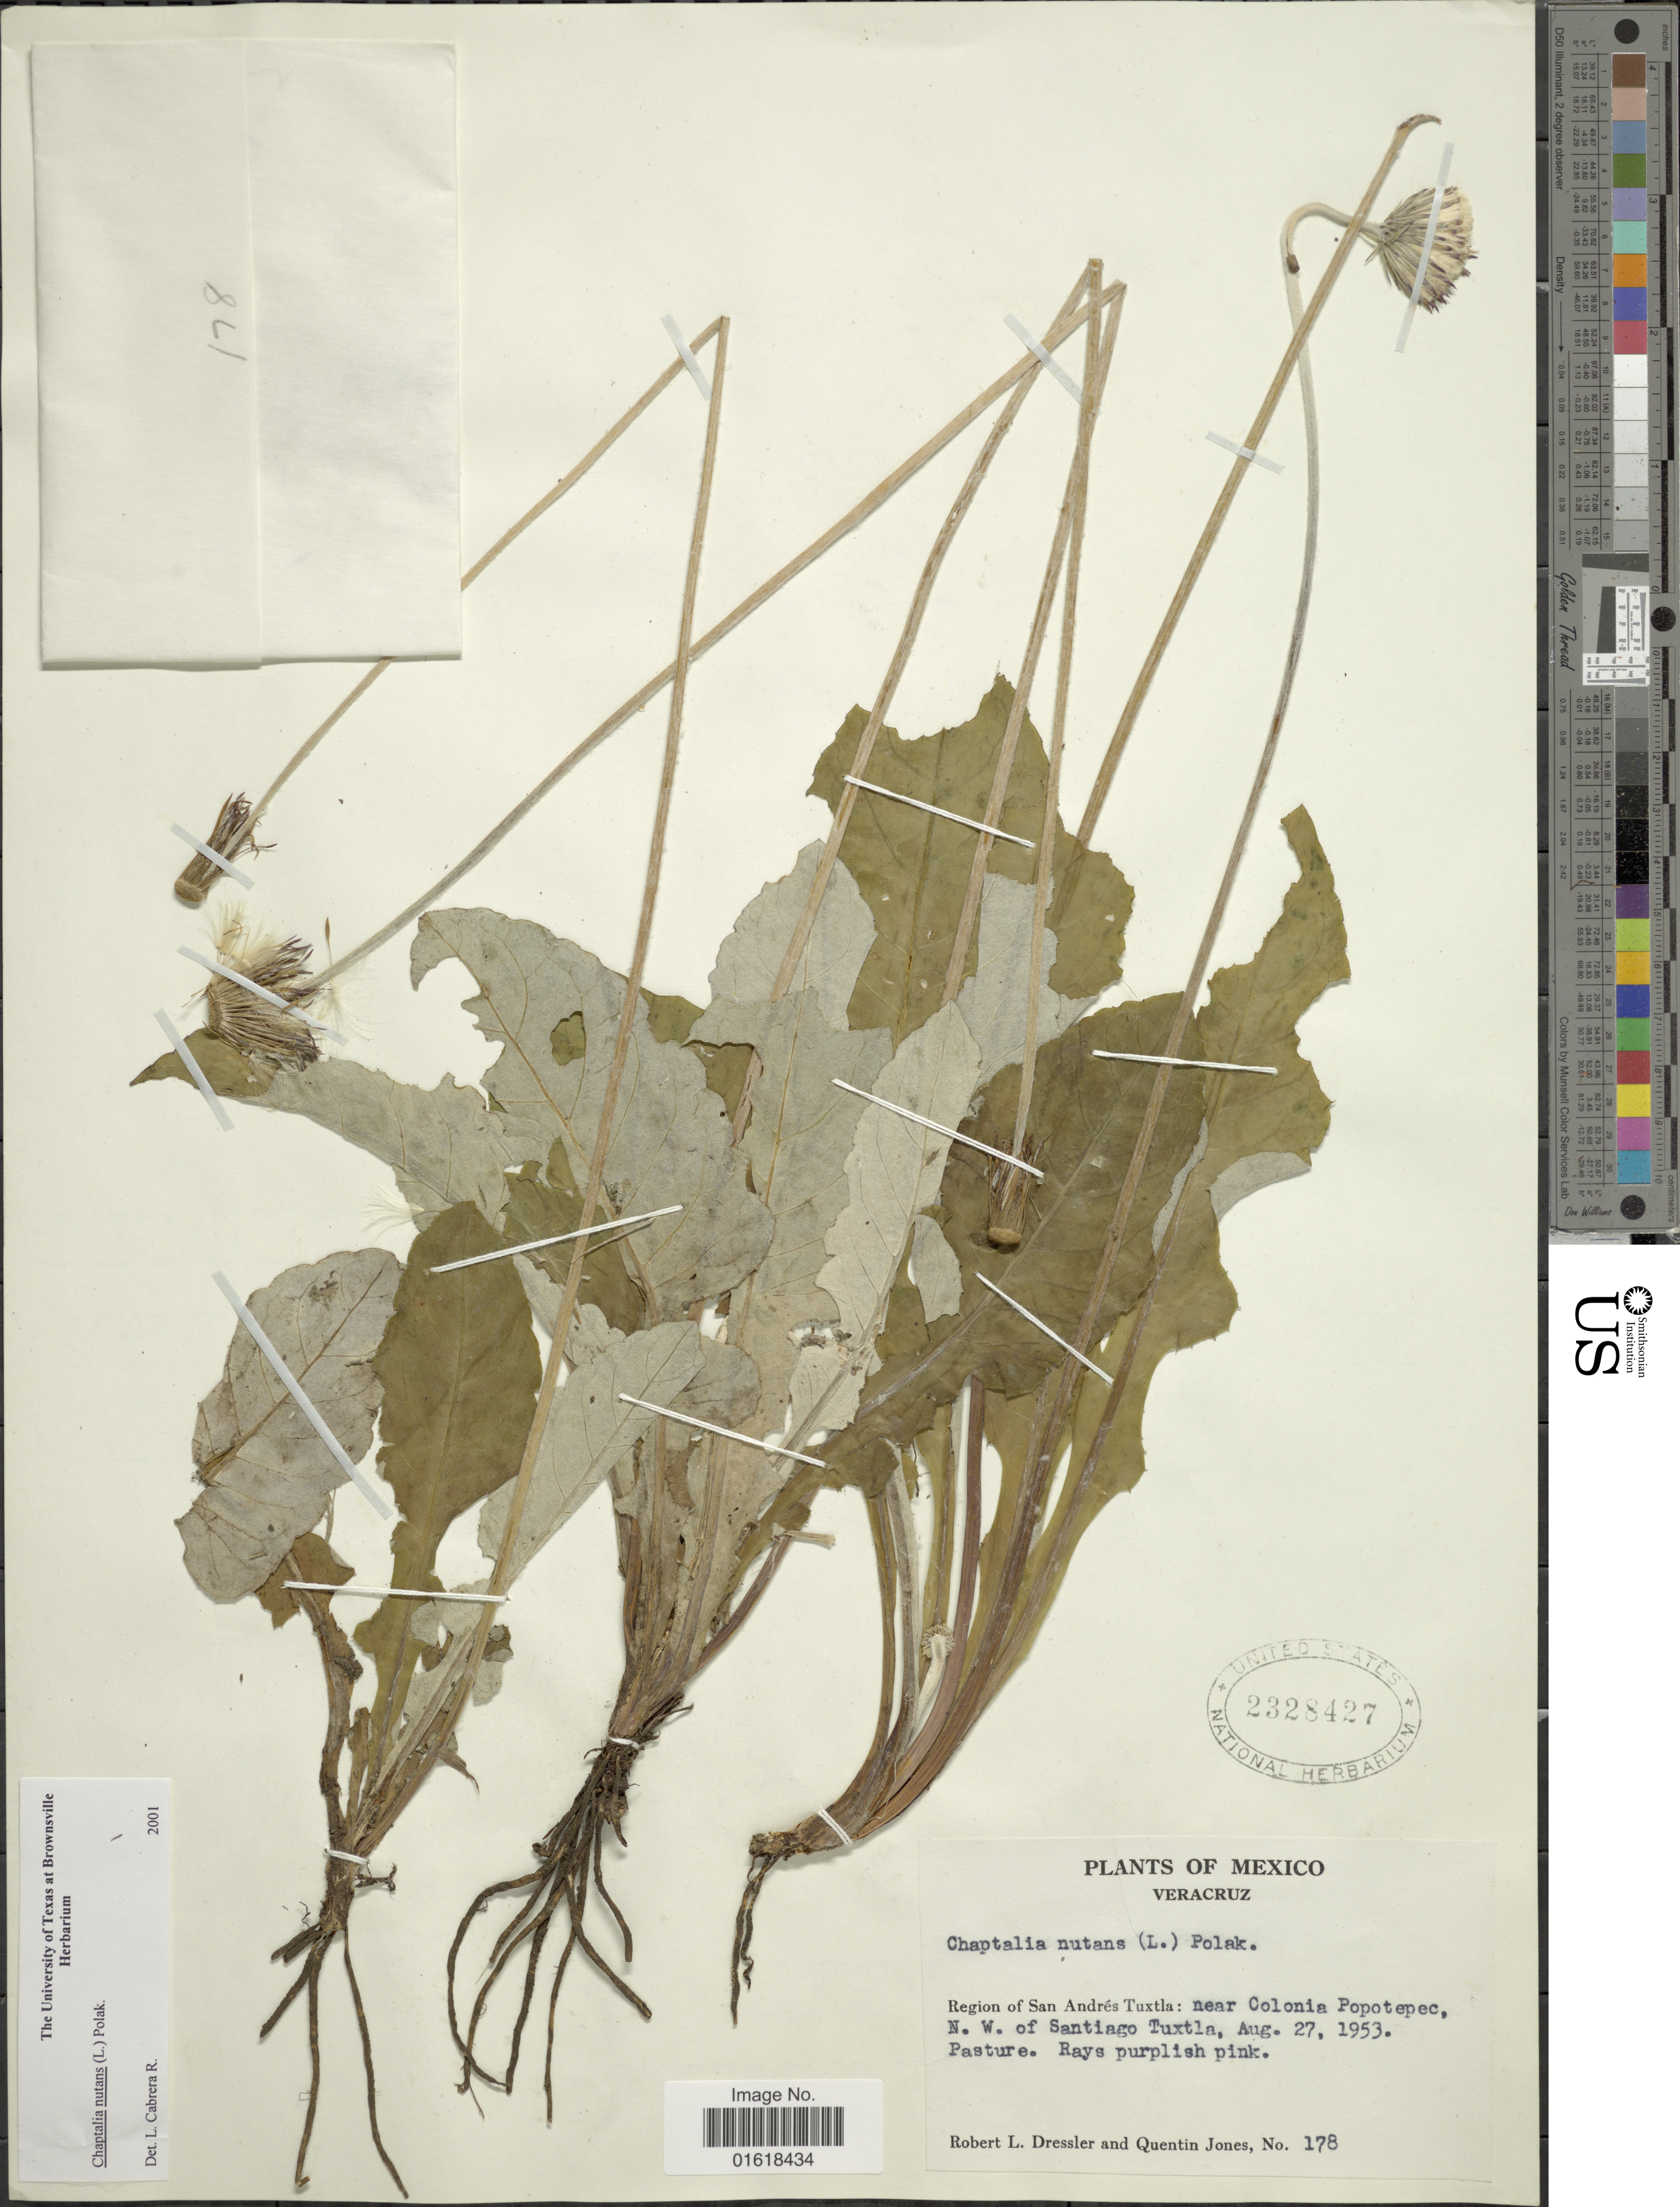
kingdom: Plantae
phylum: Tracheophyta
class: Magnoliopsida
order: Asterales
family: Asteraceae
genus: Chaptalia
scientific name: Chaptalia nutans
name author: (L.) Pol.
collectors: R. Dressler & Q. Jones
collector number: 178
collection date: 1953-08-27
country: Mexico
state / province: Veracruz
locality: Veracruz. Region of San Andrés Tuxtla: near Colonia Popotepec, N. W. of Santiago Tuxtla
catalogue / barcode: US 2328427